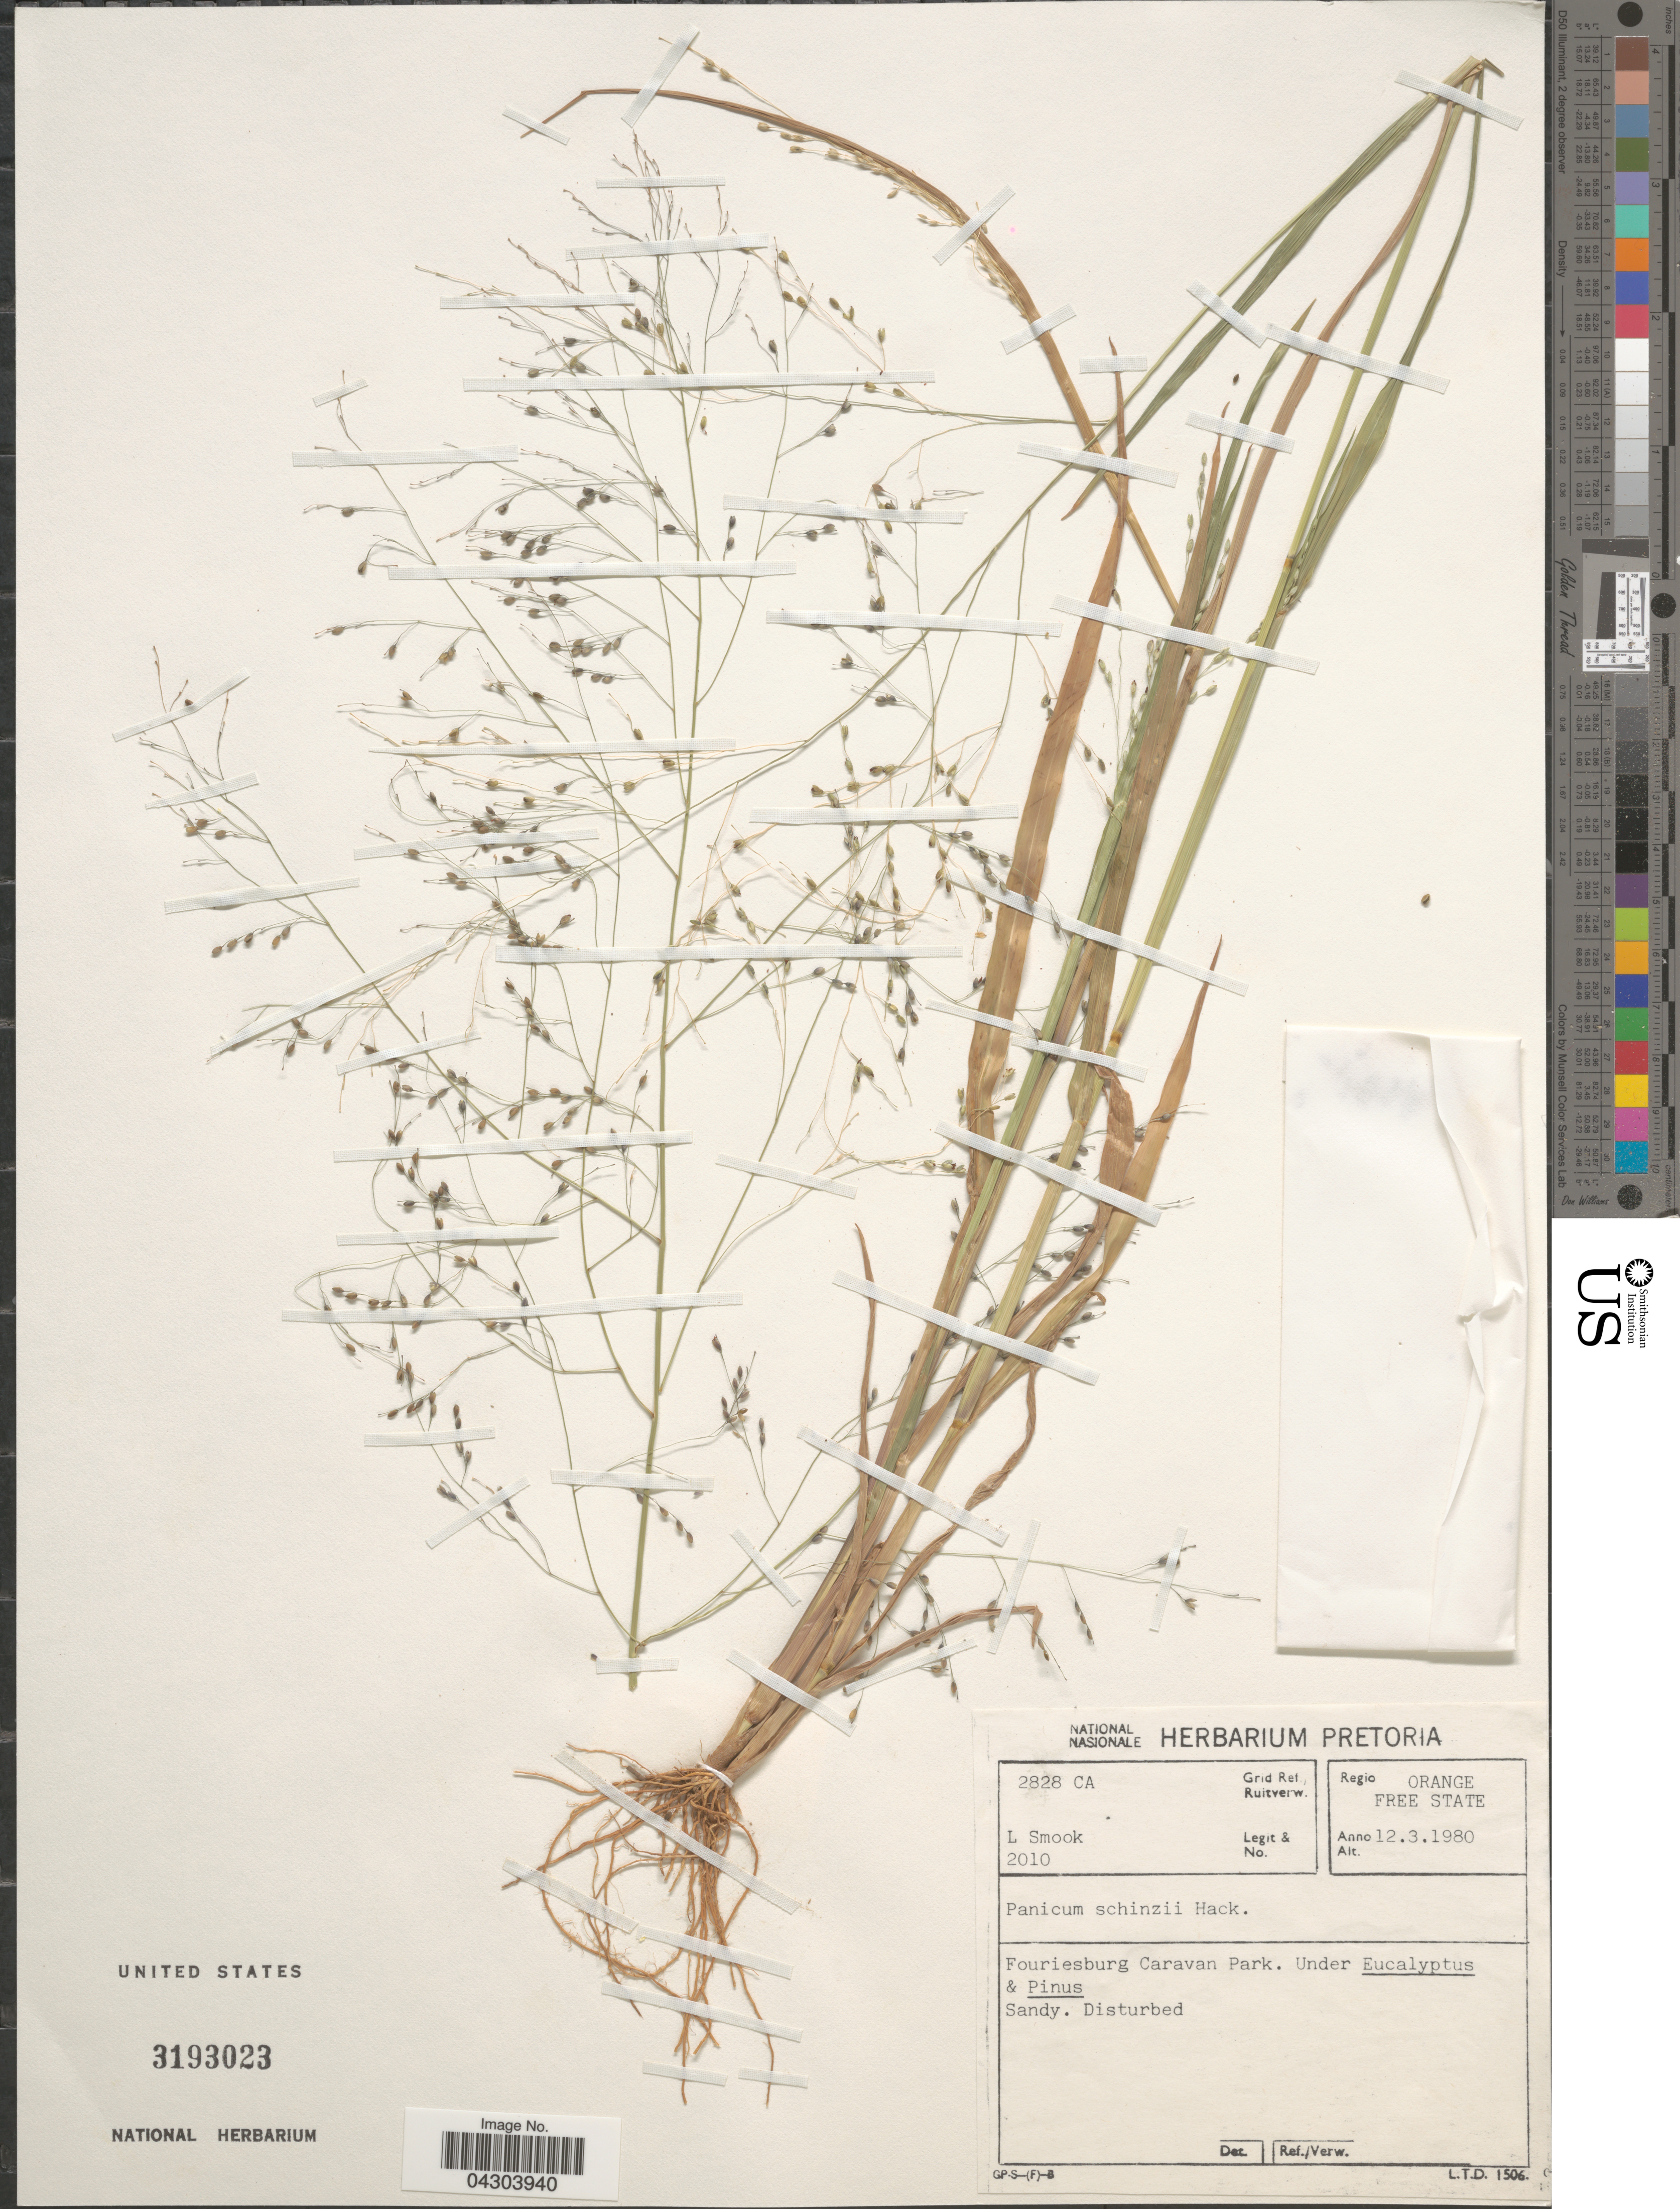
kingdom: Plantae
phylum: Tracheophyta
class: Liliopsida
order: Poales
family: Poaceae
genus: Panicum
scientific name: Panicum schinzii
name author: Hack. ex Schinz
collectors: L. Smook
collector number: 2010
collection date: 1980-03-12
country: South Africa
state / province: Free State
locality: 2828 CA Grid Ref./Ruitverw. Regio Orange Free State. Fouriesburg Caravan Park.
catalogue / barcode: US 3193023